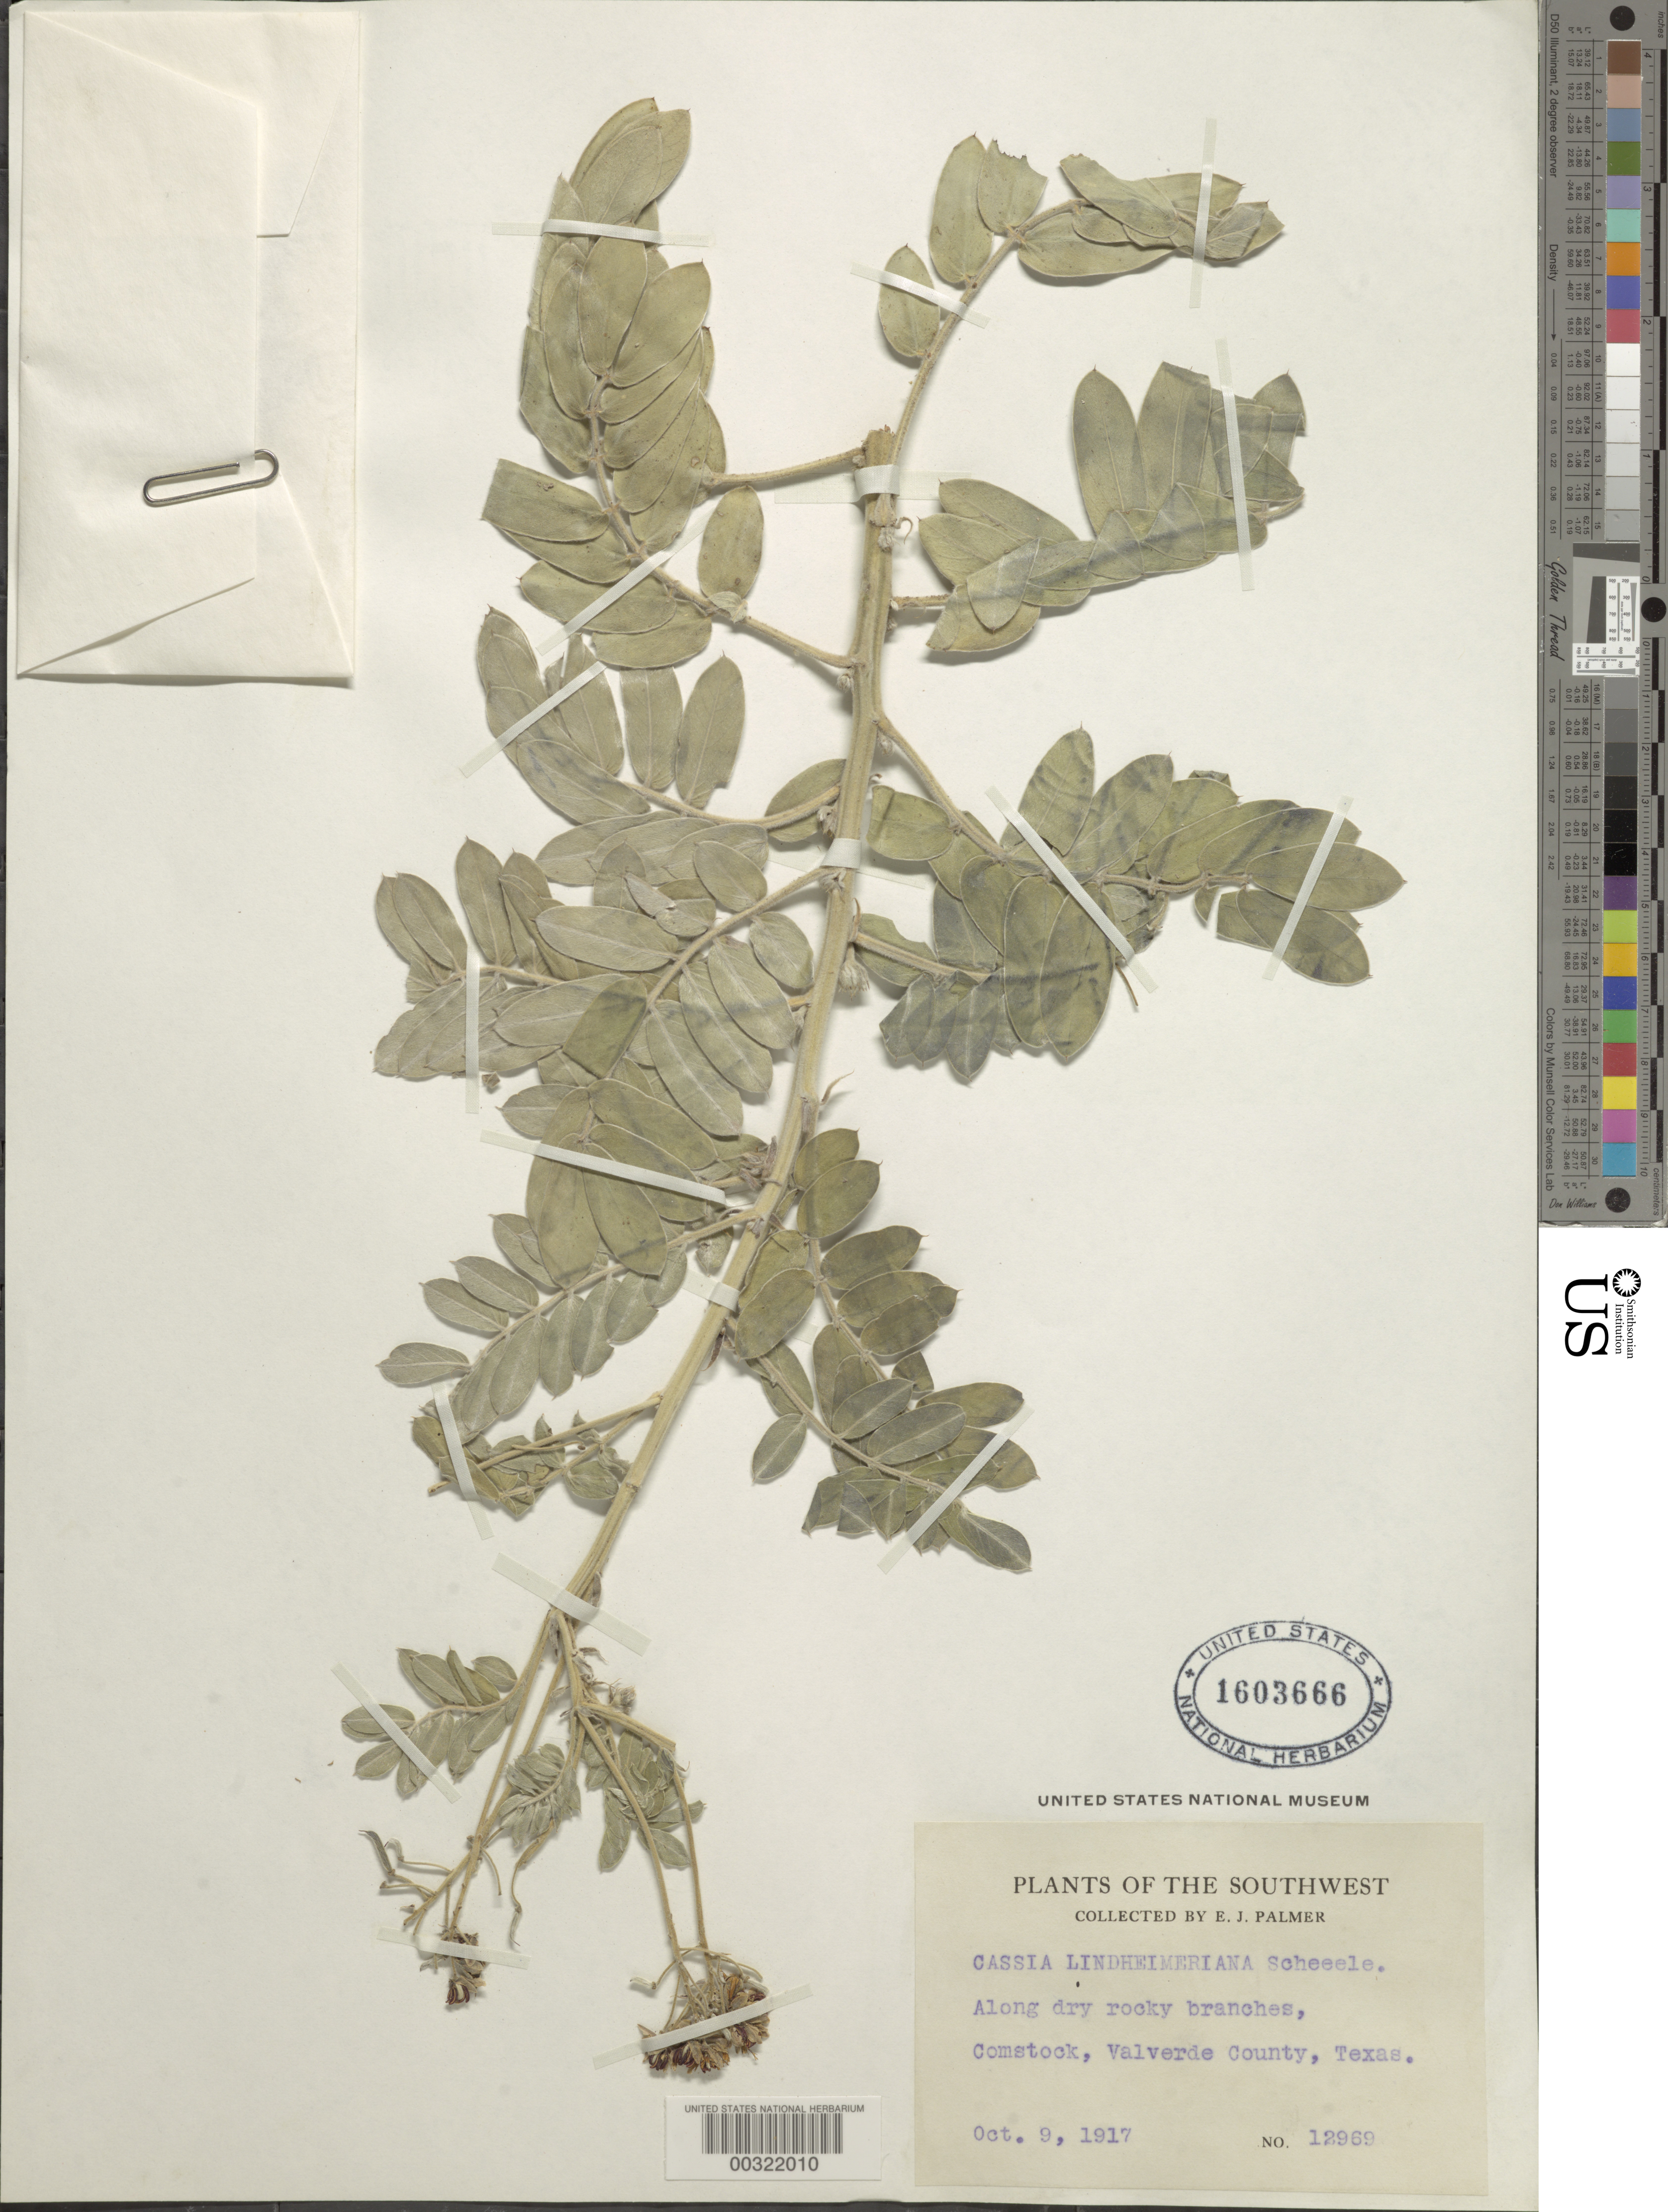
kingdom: Plantae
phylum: Tracheophyta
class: Magnoliopsida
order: Fabales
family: Fabaceae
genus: Senna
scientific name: Senna lindheimeriana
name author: (Scheele) H.S. Irwin & Barneby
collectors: E. J. Palmer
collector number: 12969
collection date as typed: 09 Oct 1917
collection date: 1917-10-09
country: United States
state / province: Texas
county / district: Val Verde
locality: Comstock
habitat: Along dry rocky branches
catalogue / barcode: US 1603666